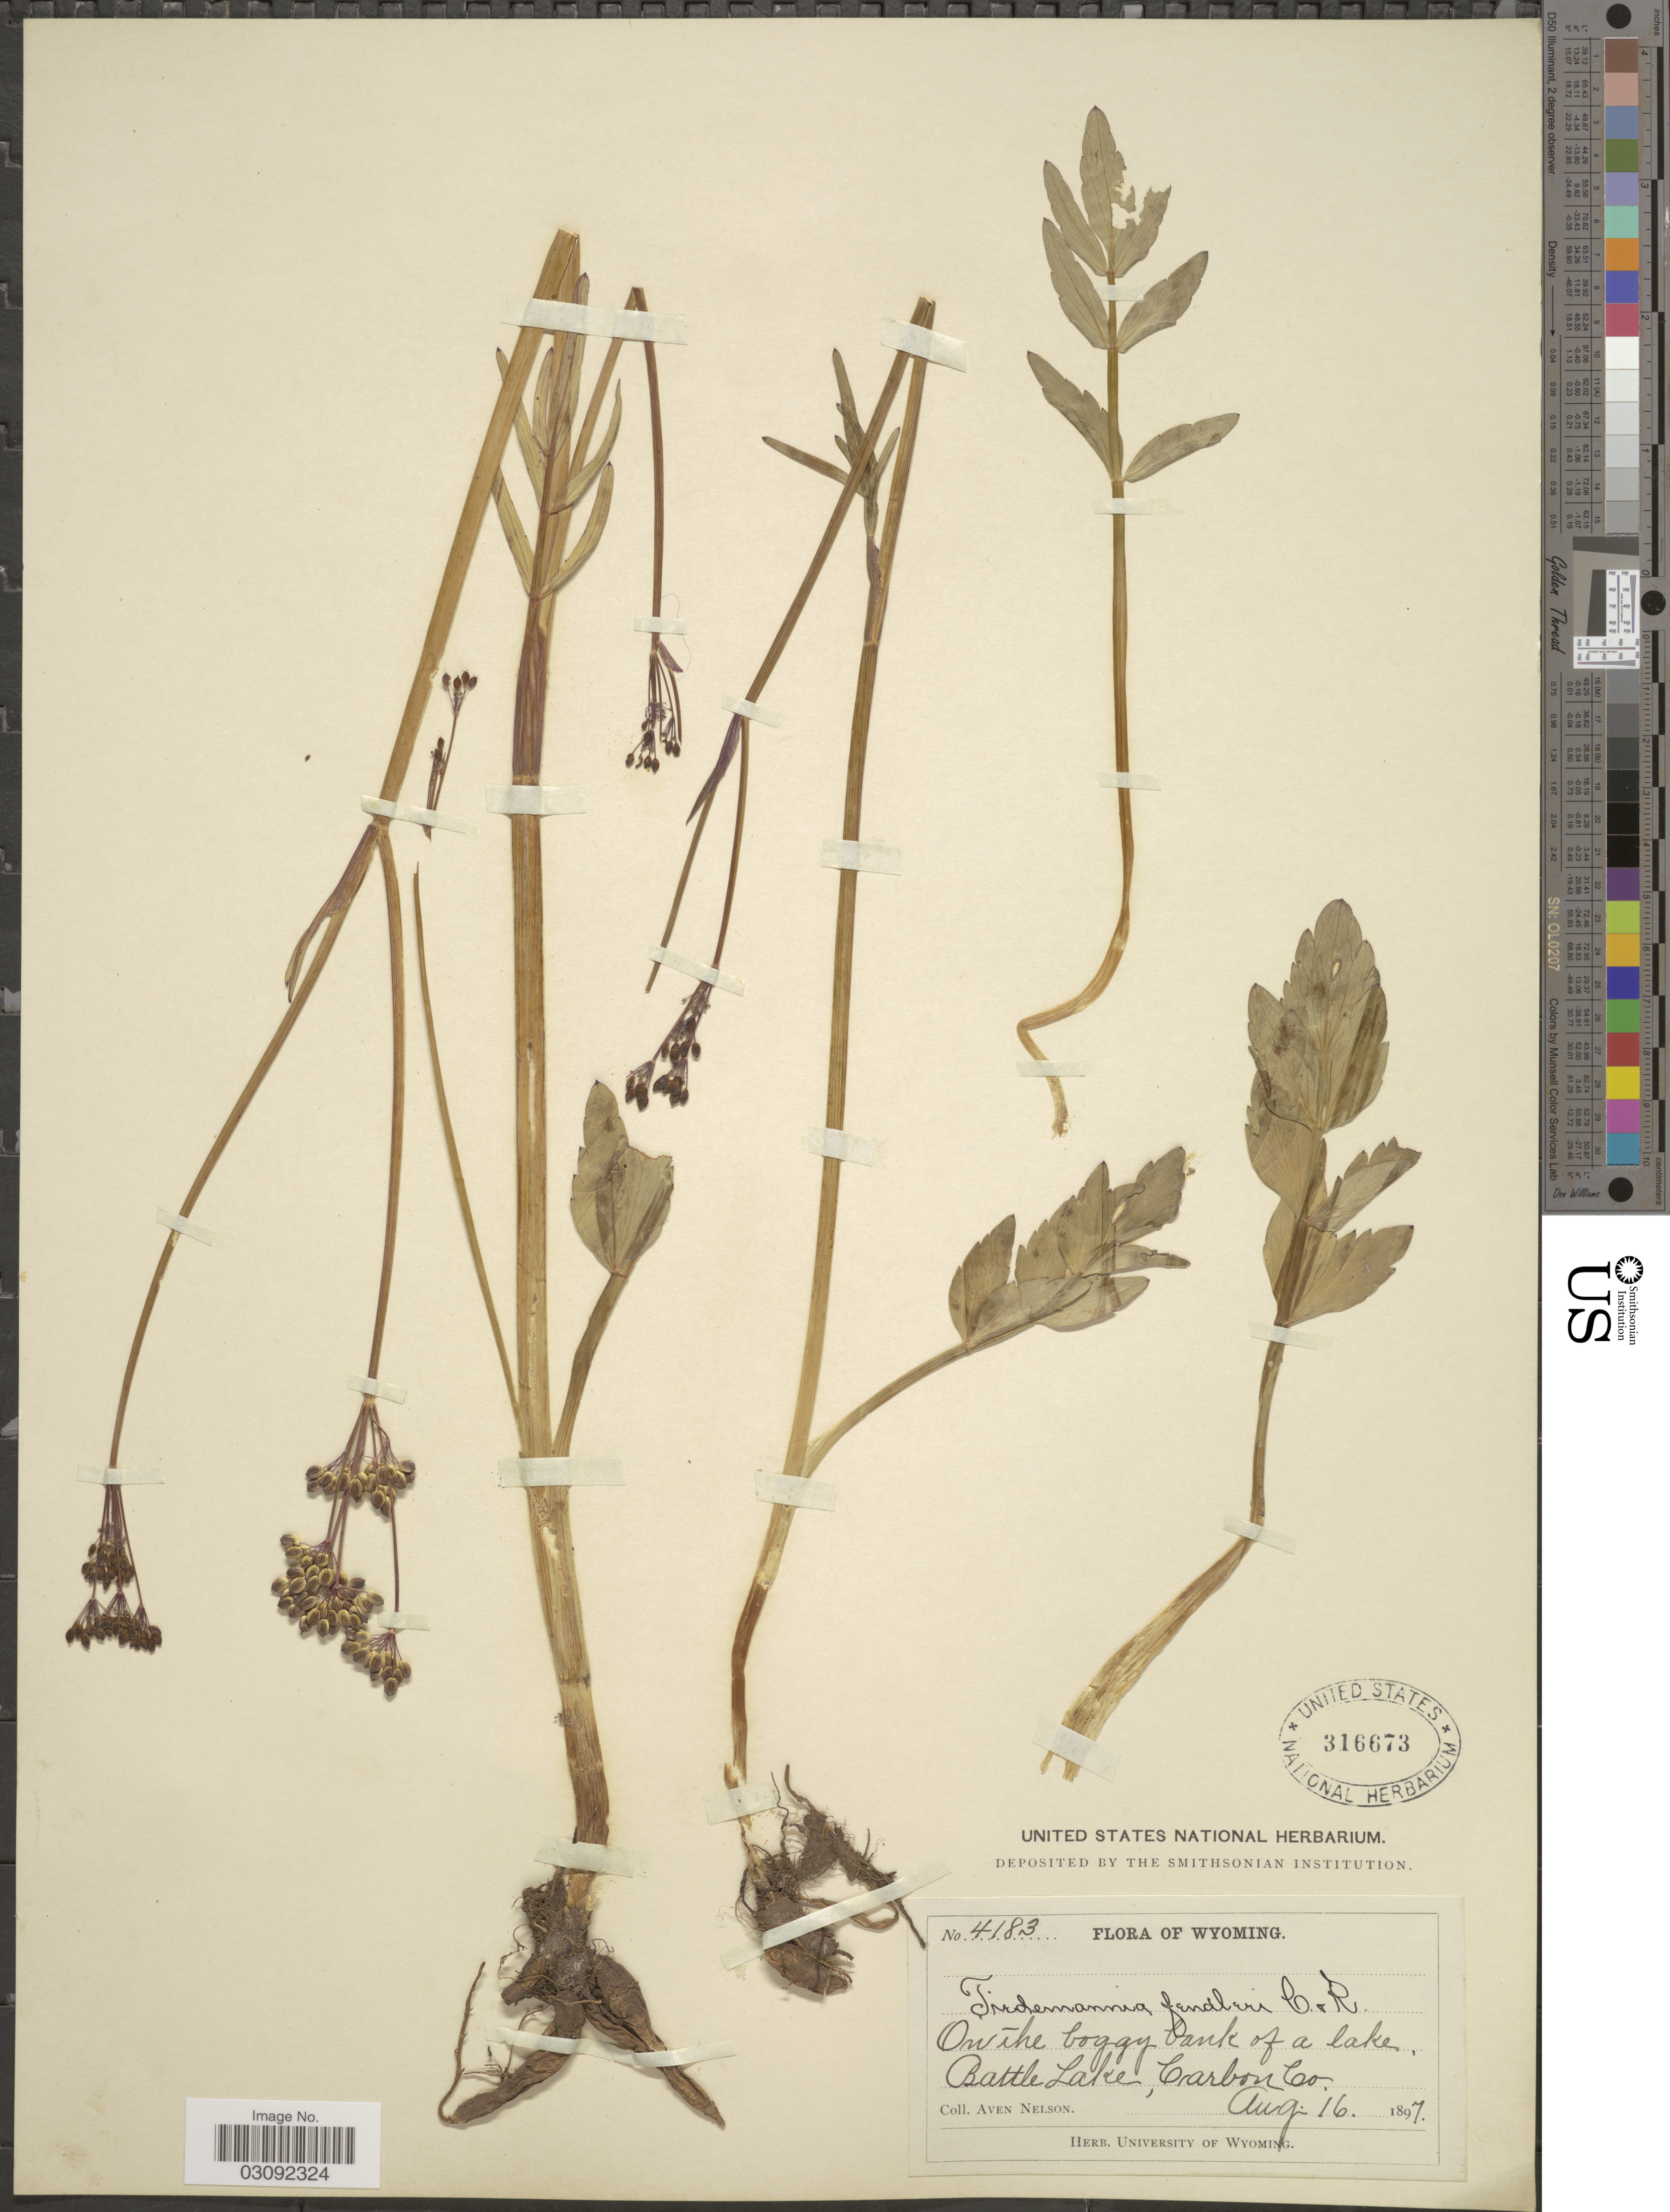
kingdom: Plantae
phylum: Tracheophyta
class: Magnoliopsida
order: Apiales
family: Apiaceae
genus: Oxypolis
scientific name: Oxypolis fendleri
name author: (A. Gray) A. Heller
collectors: A. Nelson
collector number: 4183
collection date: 1897-08-16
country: United States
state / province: Wyoming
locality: On the boggy bank of a lake, Battle Lake, Carbon Co.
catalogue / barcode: US 316673